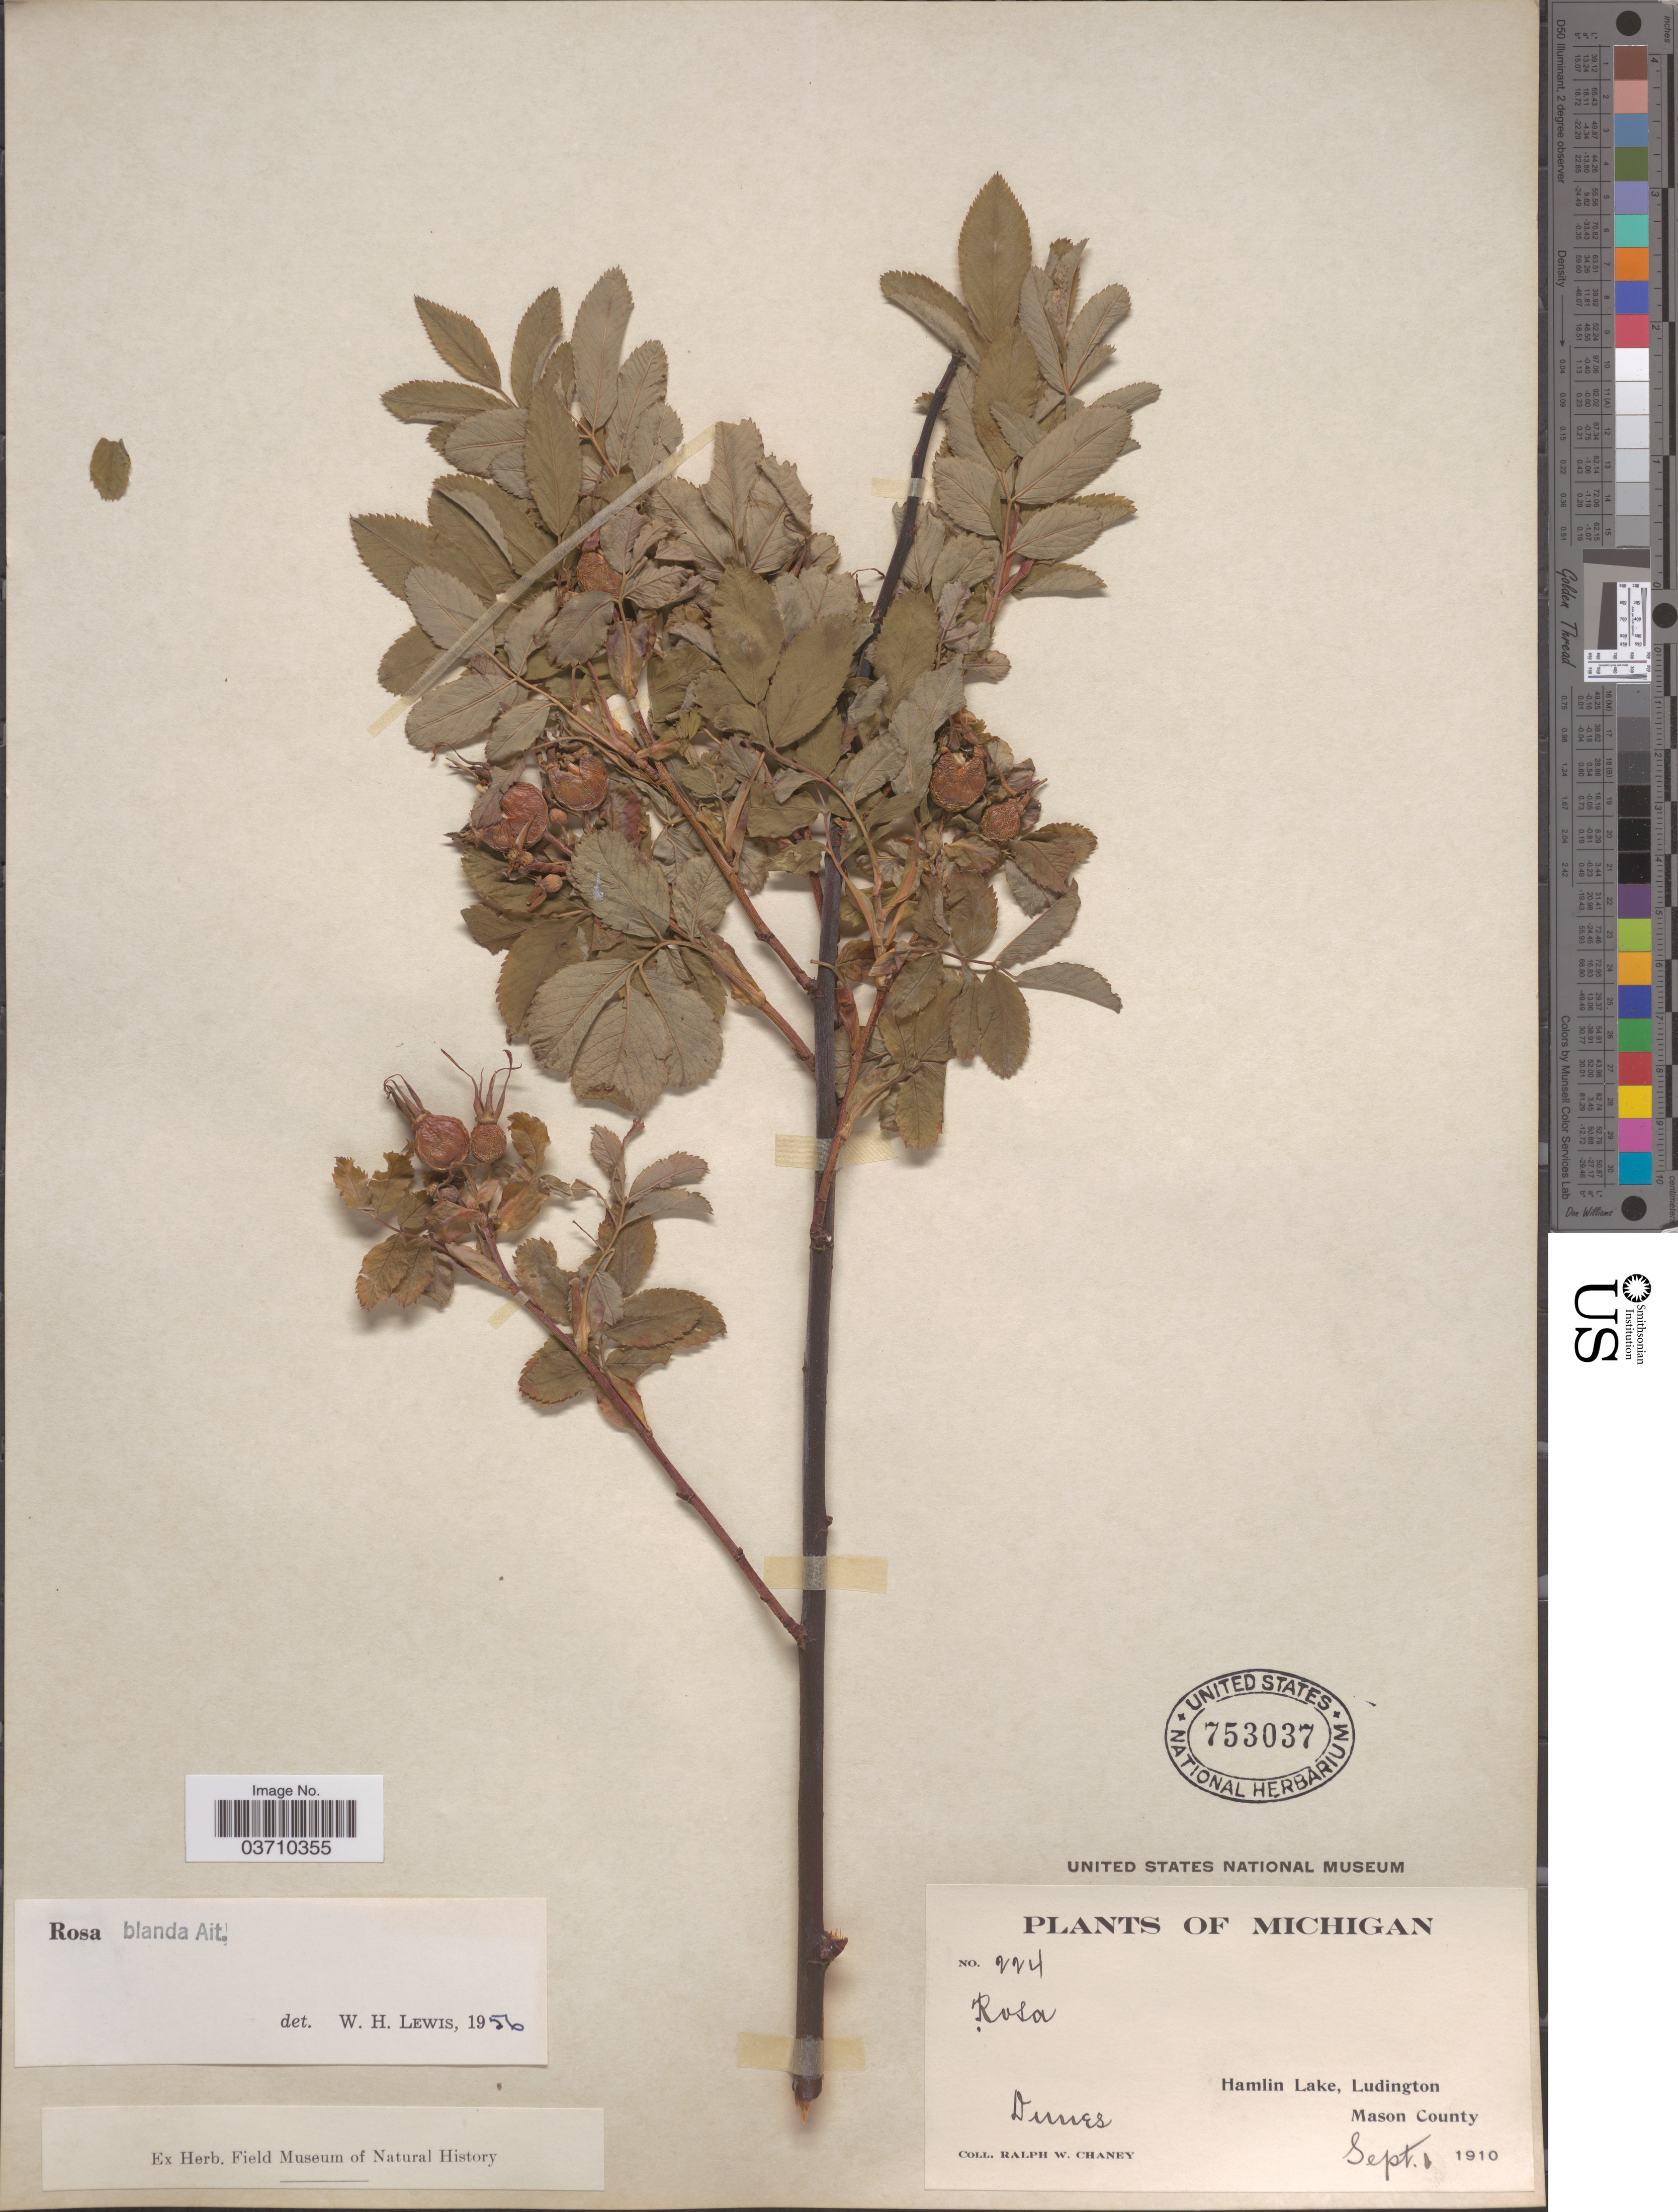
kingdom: Plantae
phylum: Tracheophyta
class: Magnoliopsida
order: Rosales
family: Rosaceae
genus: Rosa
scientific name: Rosa blanda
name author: Aiton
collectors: R. Chaney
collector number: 224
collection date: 1910-09-01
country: United States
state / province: Michigan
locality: Hamlin Lake, Ludington. Mason County.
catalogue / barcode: US 753037